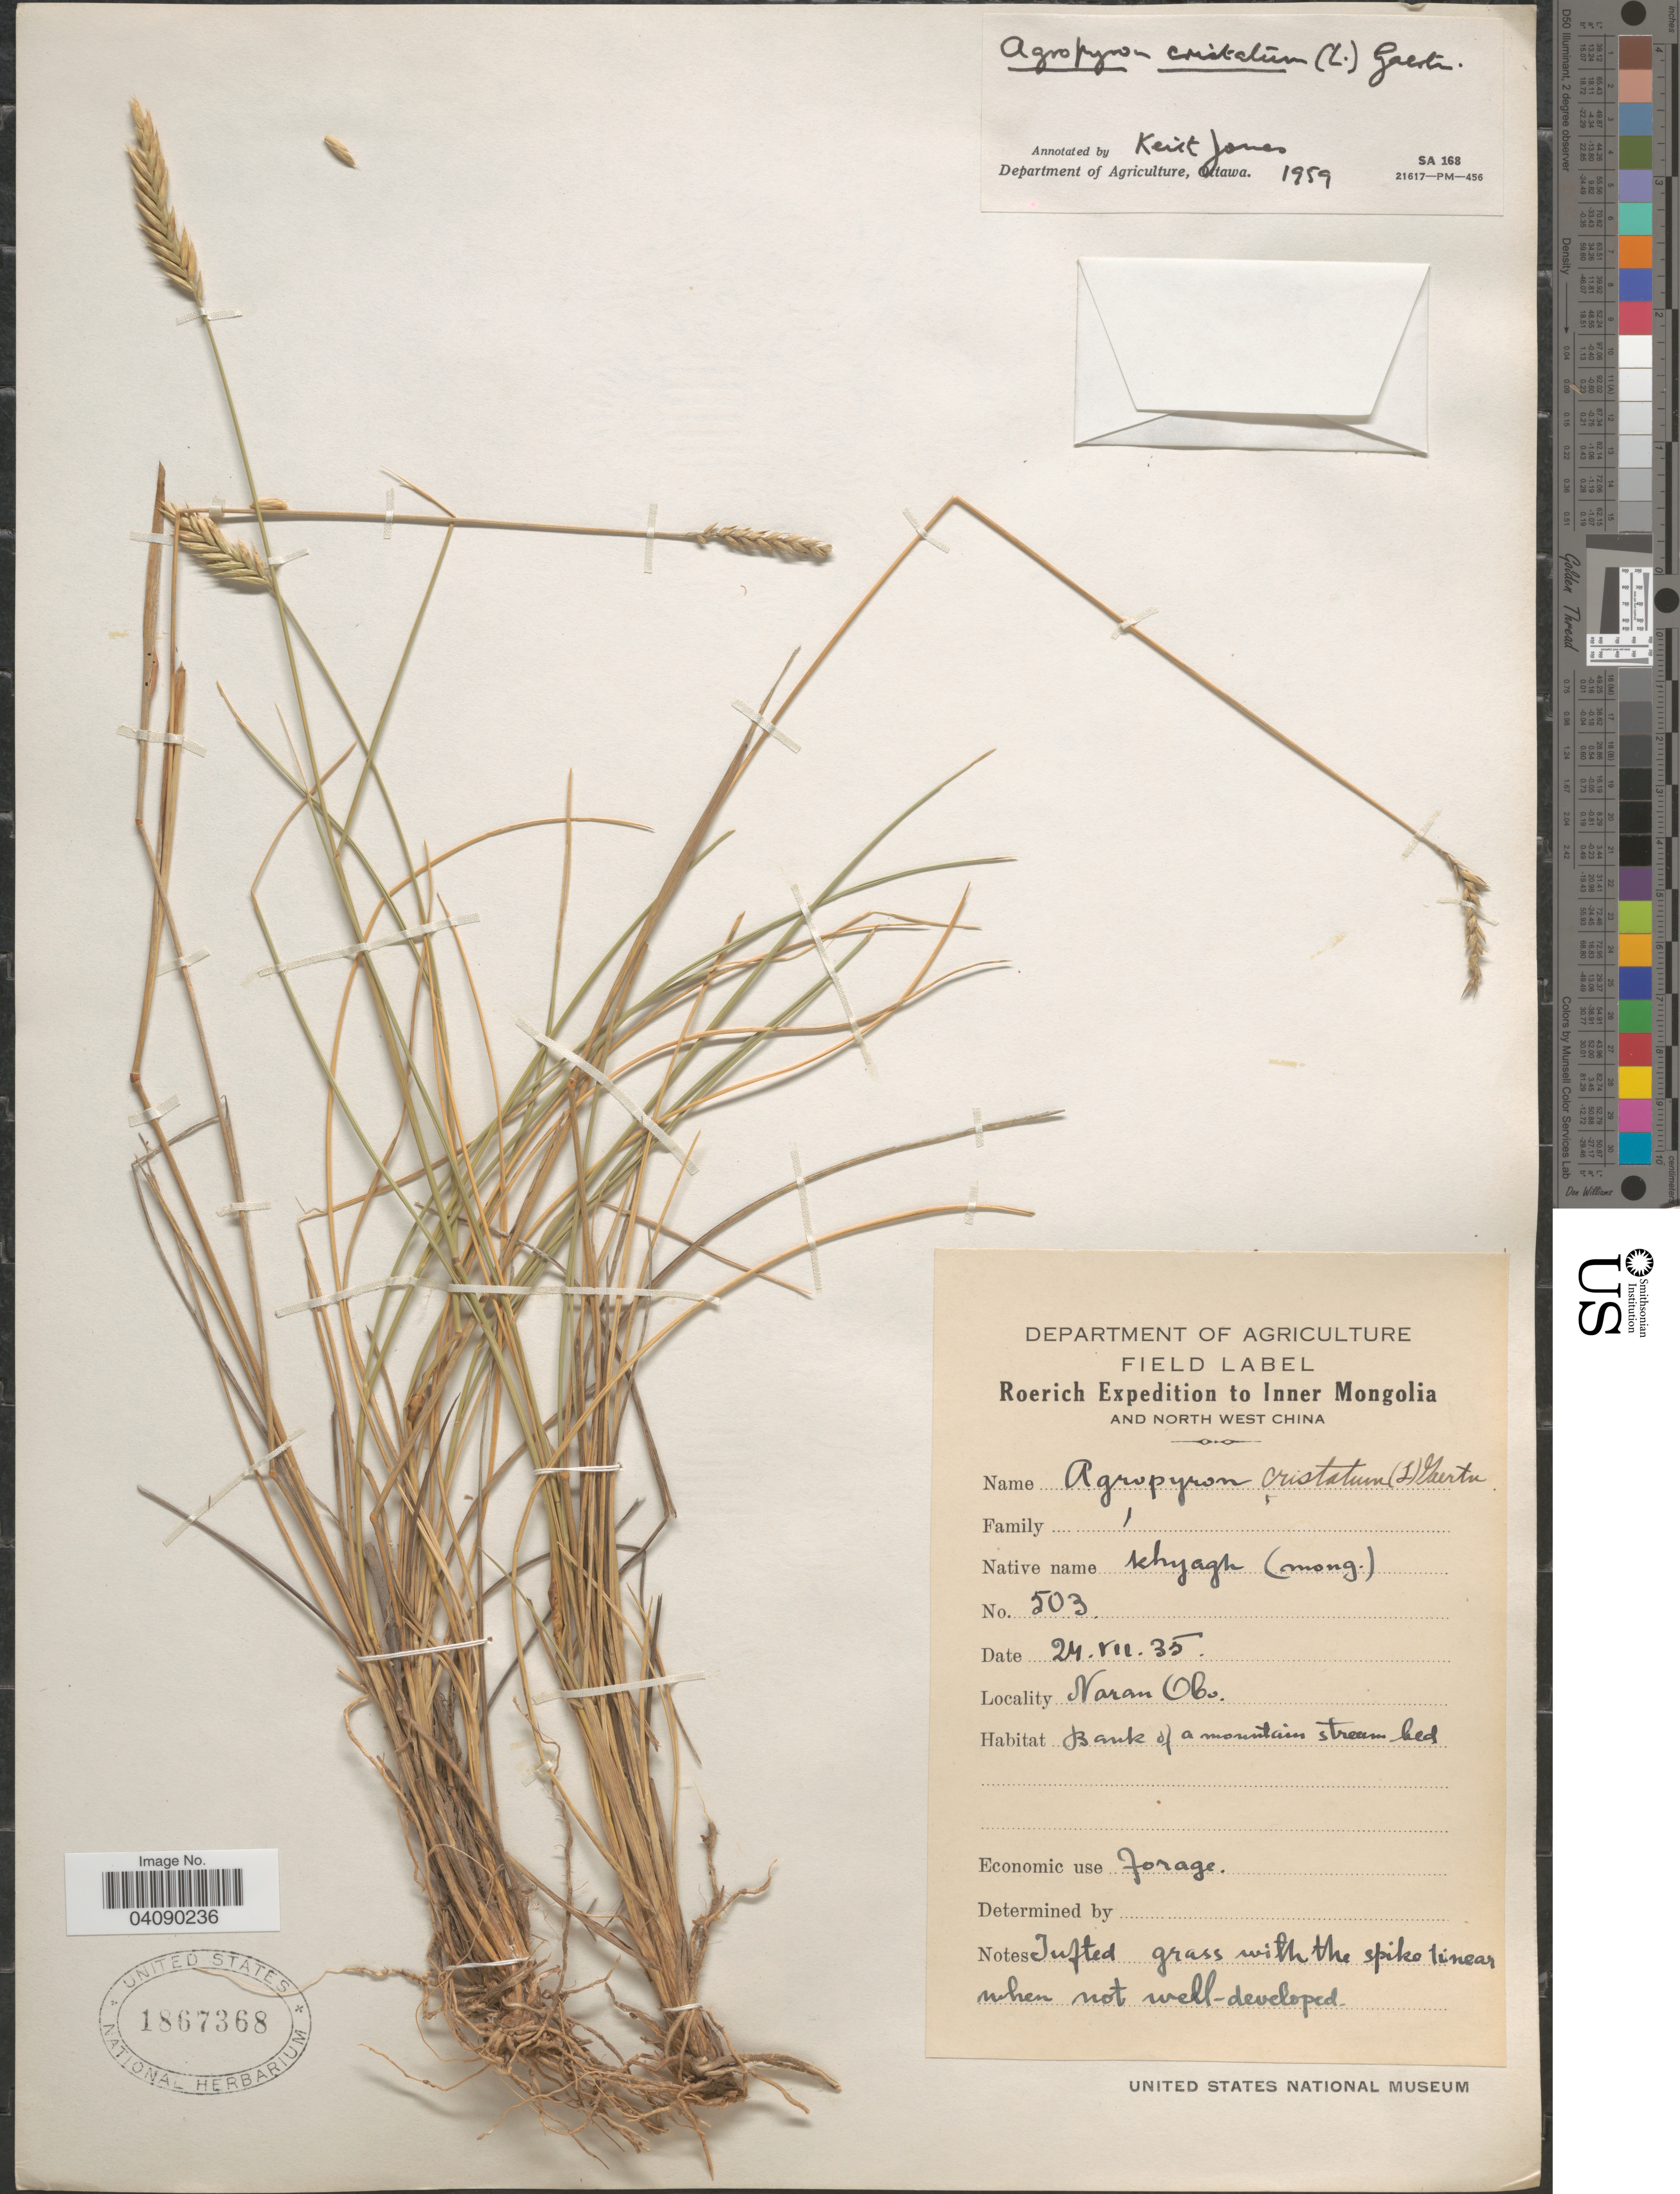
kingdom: Plantae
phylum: Tracheophyta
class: Liliopsida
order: Poales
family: Poaceae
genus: Agropyron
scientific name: Agropyron cristatum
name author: (L.) Gaertn.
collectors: Roerich Expedition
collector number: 503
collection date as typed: Transcribed d/m/y: 24/7/35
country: China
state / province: Nei Monggol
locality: To Inner Mongolia and North West China. Naran Obo. Bank of a mountain stream bed.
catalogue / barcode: US 1867368